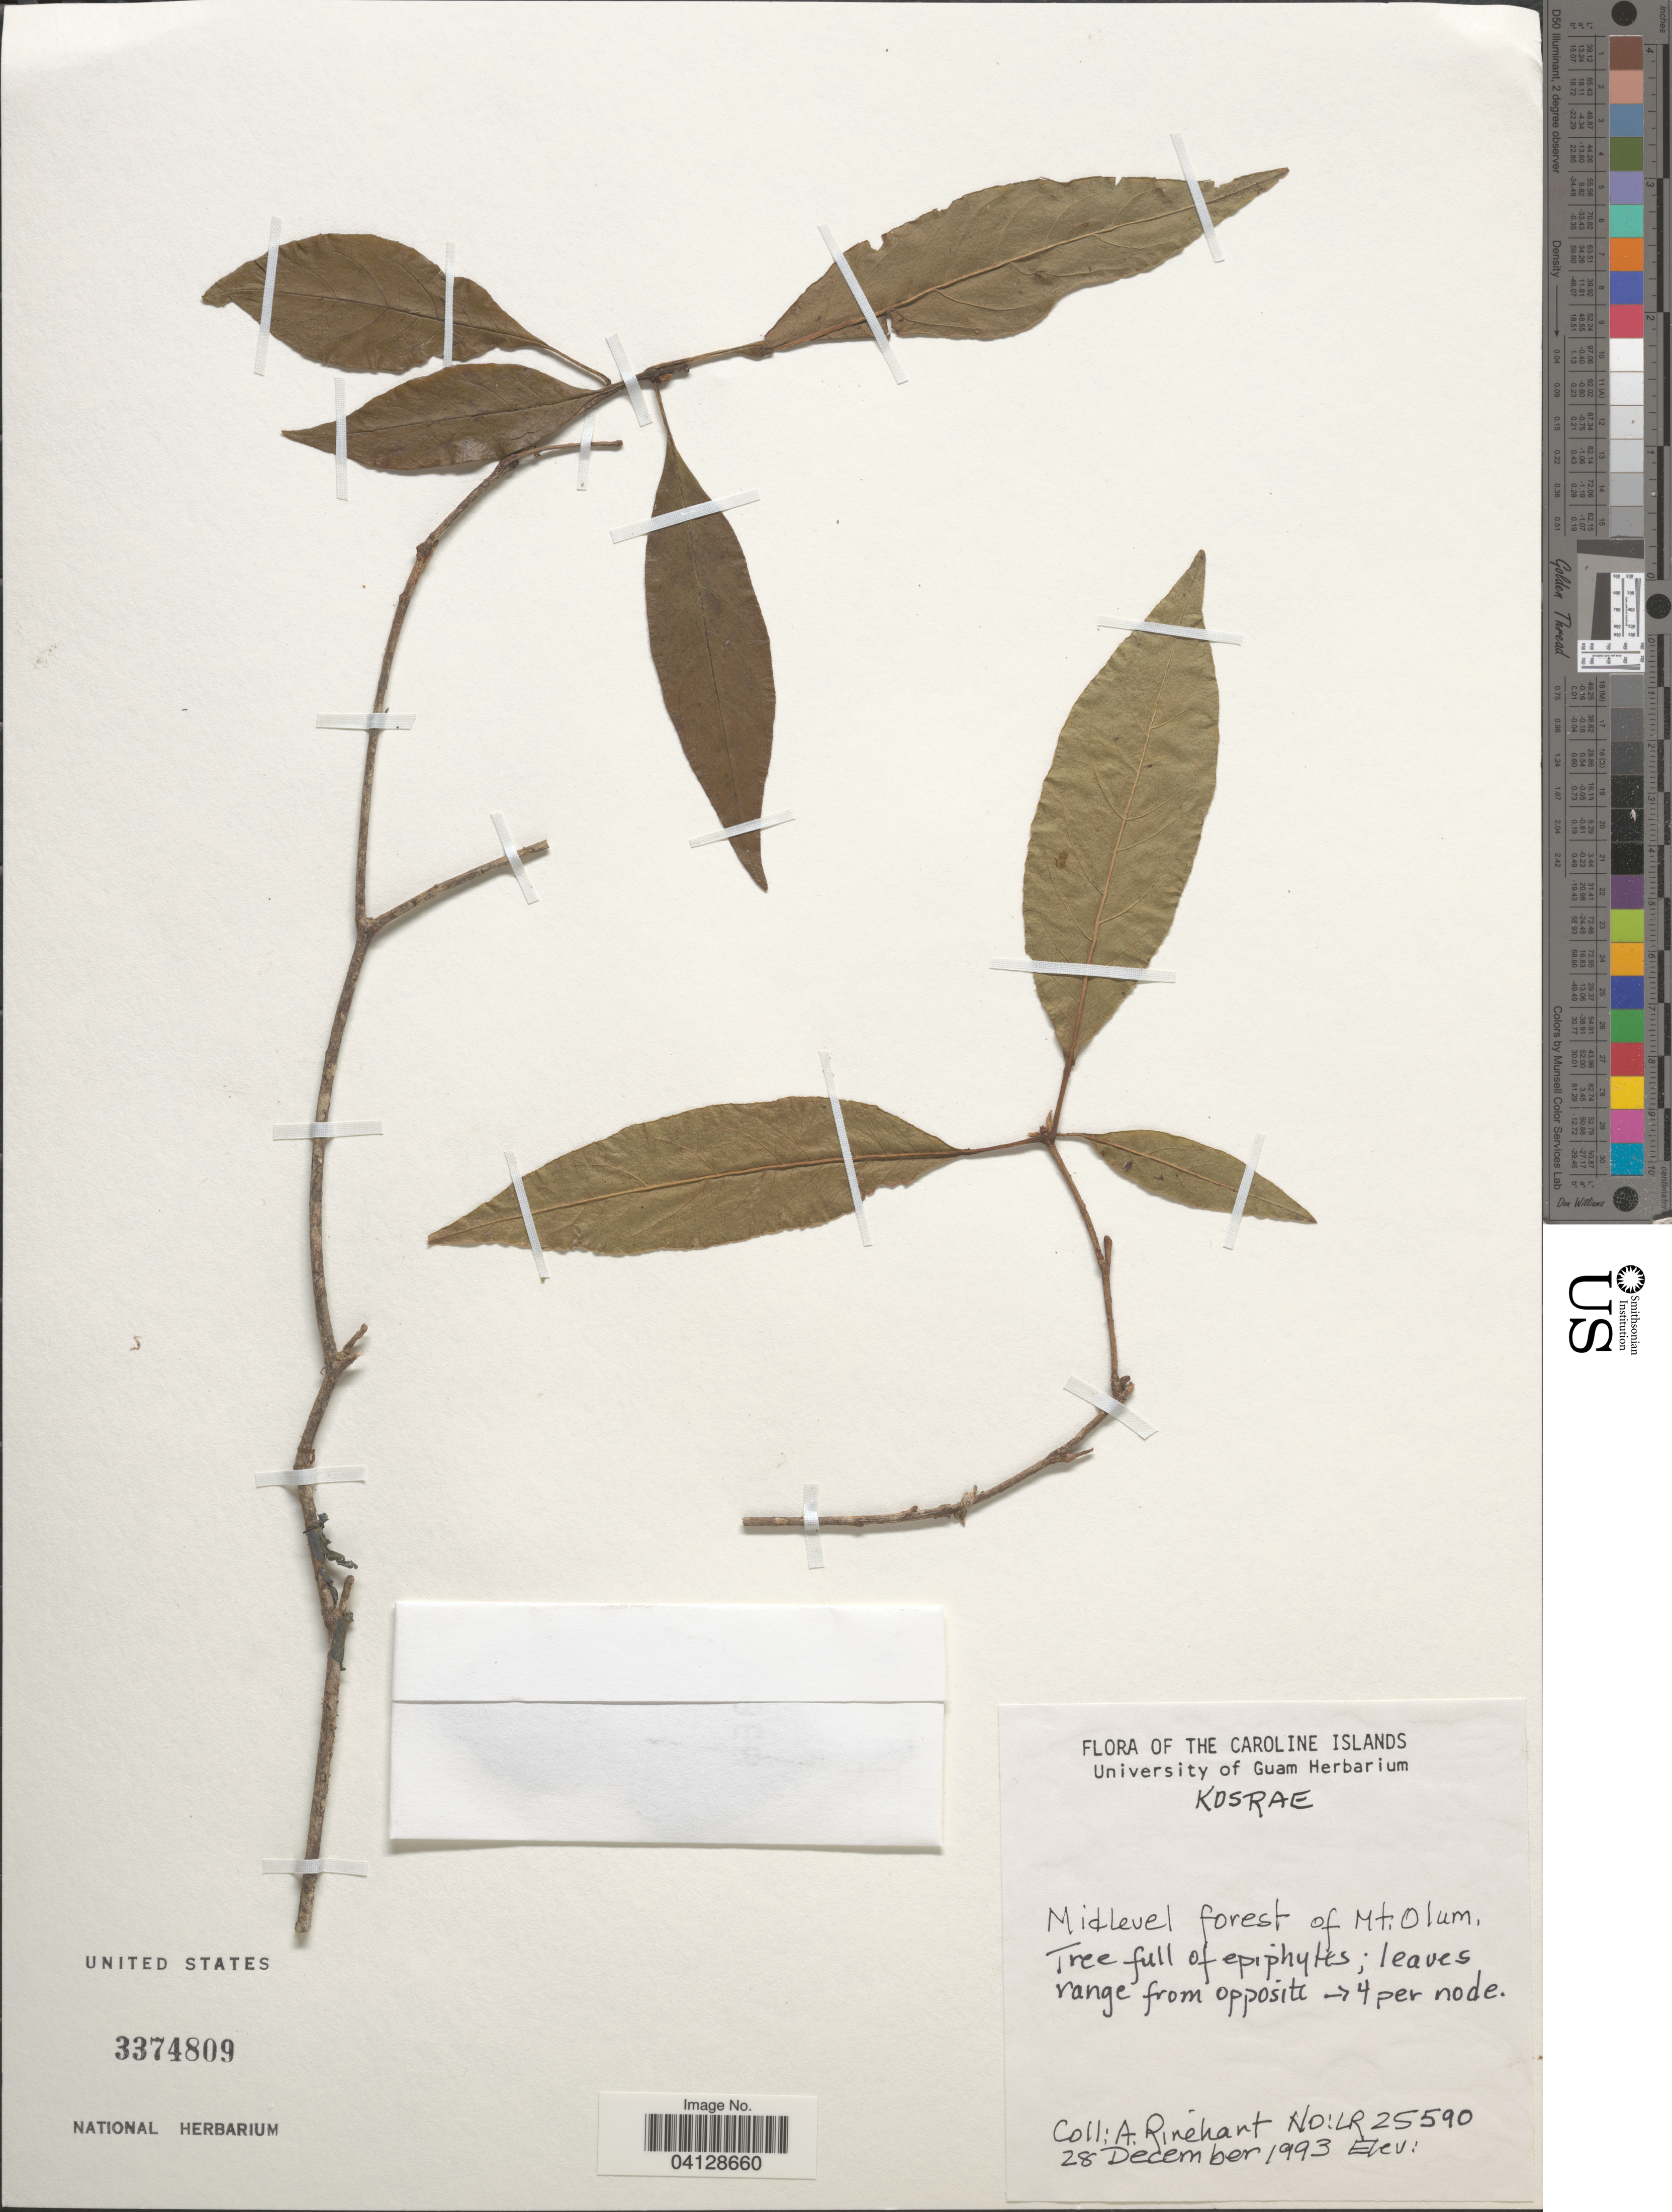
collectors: A. Rinehart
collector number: LR25590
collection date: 1993-12-28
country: Micronesia, Federated States of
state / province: Kosrae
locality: Caroline Islands. Midlevel forest of Mt. Olum.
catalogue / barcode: US 3374809